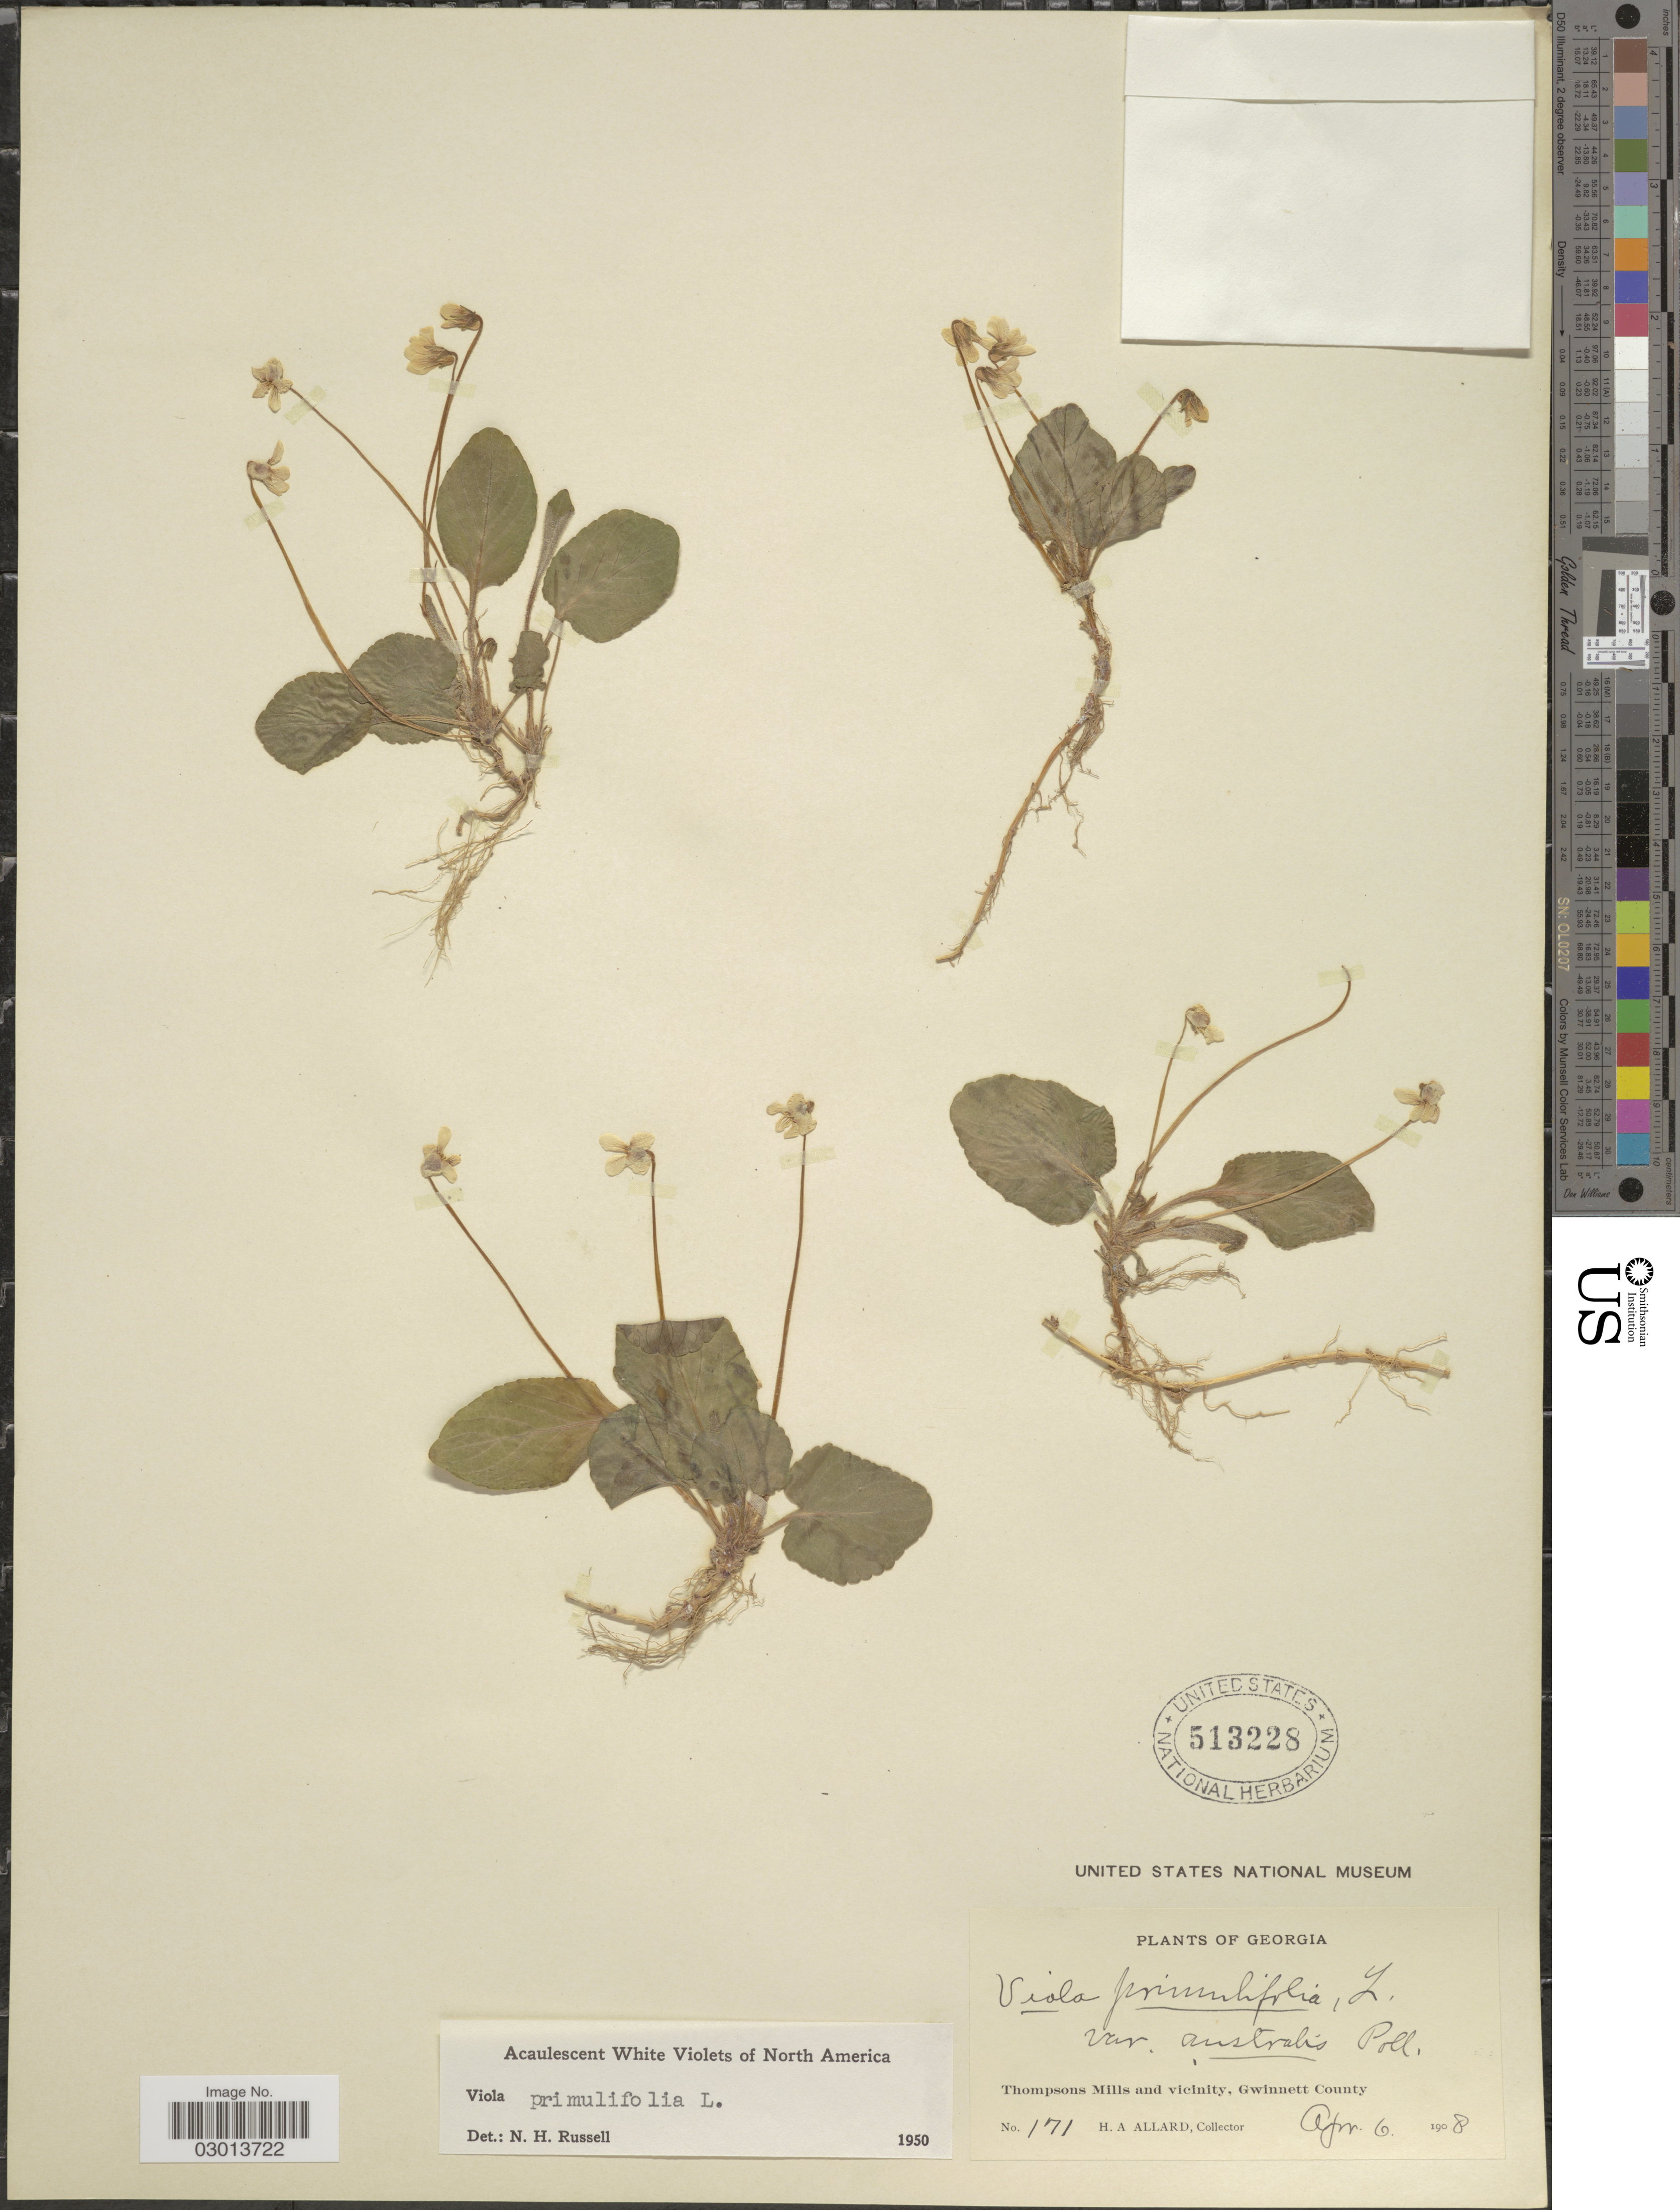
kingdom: Plantae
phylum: Tracheophyta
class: Magnoliopsida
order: Malpighiales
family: Violaceae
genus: Viola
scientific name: Viola primulifolia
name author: L.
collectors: H. A. Allard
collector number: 171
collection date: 1908-04-06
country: United States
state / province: Georgia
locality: Thompsons Mills and vicinity, Gwinnett County.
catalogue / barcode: US 513228